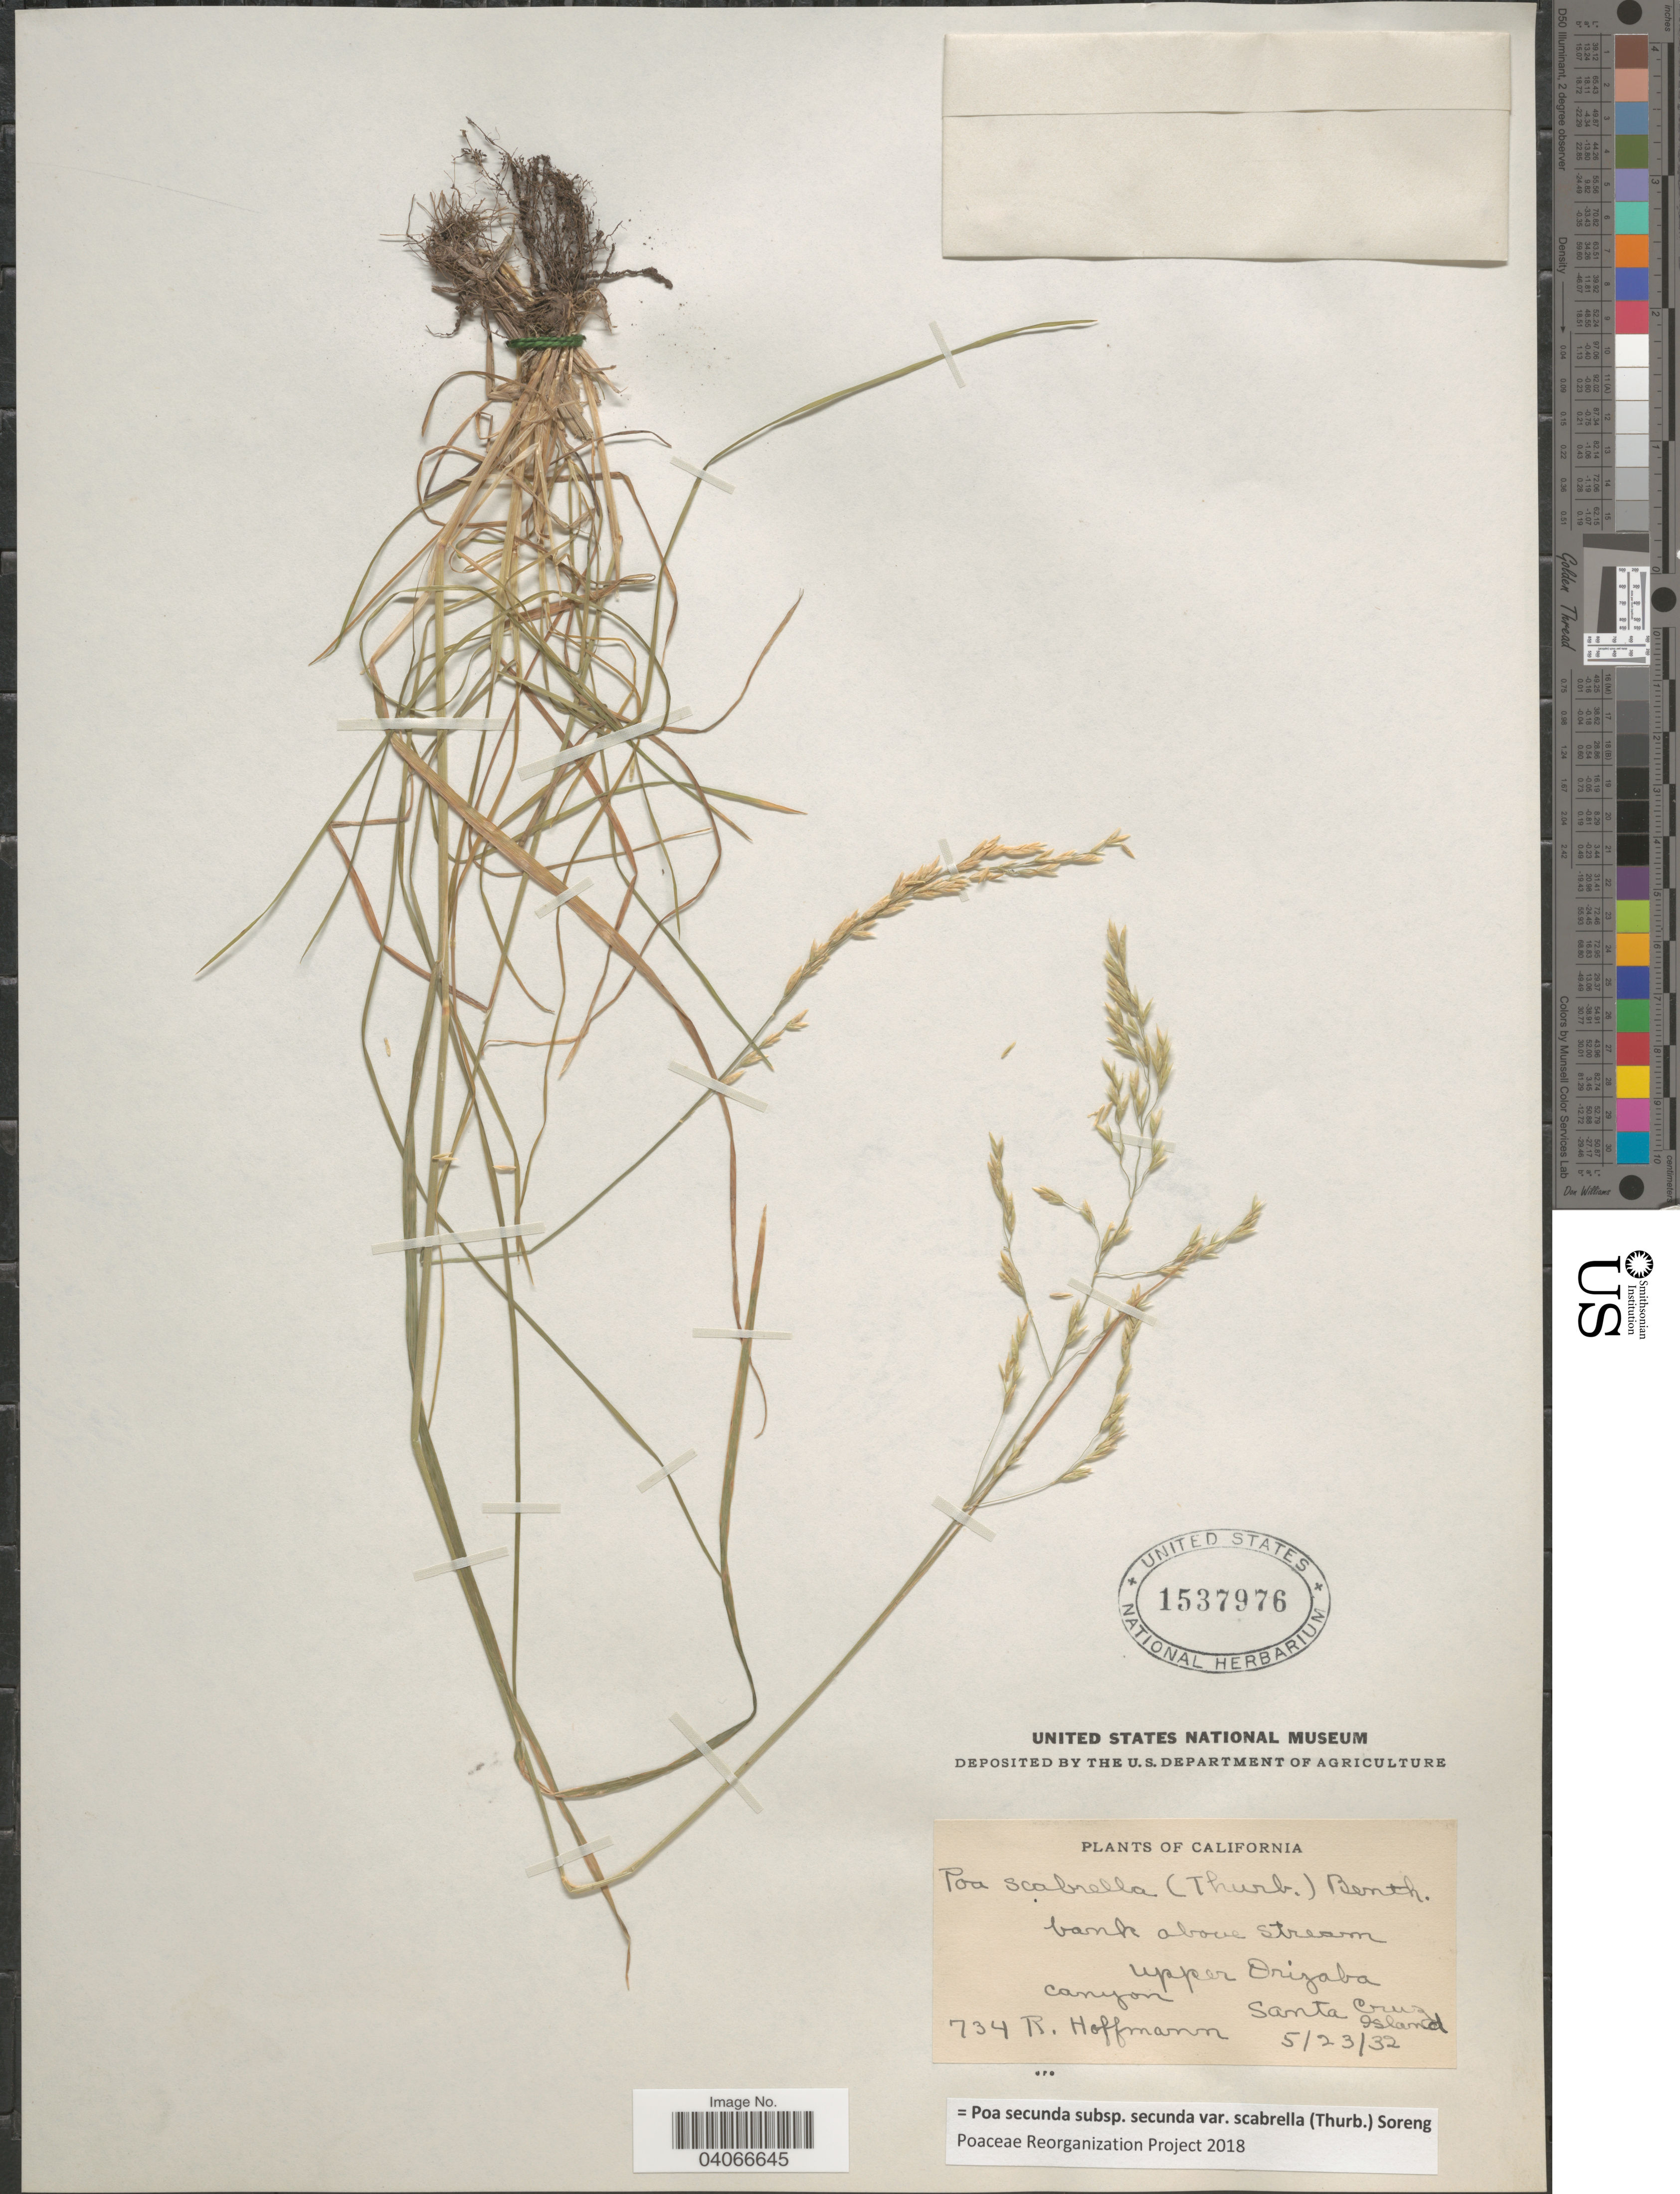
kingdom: Plantae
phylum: Tracheophyta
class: Liliopsida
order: Poales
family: Poaceae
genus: Poa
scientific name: Poa secunda subsp. secunda var. scabrella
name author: (Thurb.) Soreng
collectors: R. Hoffmann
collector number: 734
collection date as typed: Transcribed d/m/y: 23/5/32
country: United States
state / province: California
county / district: Santa Barbara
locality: Bank above stream upper Orizaba canyon. Santa Cruz Island.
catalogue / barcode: US 1537976